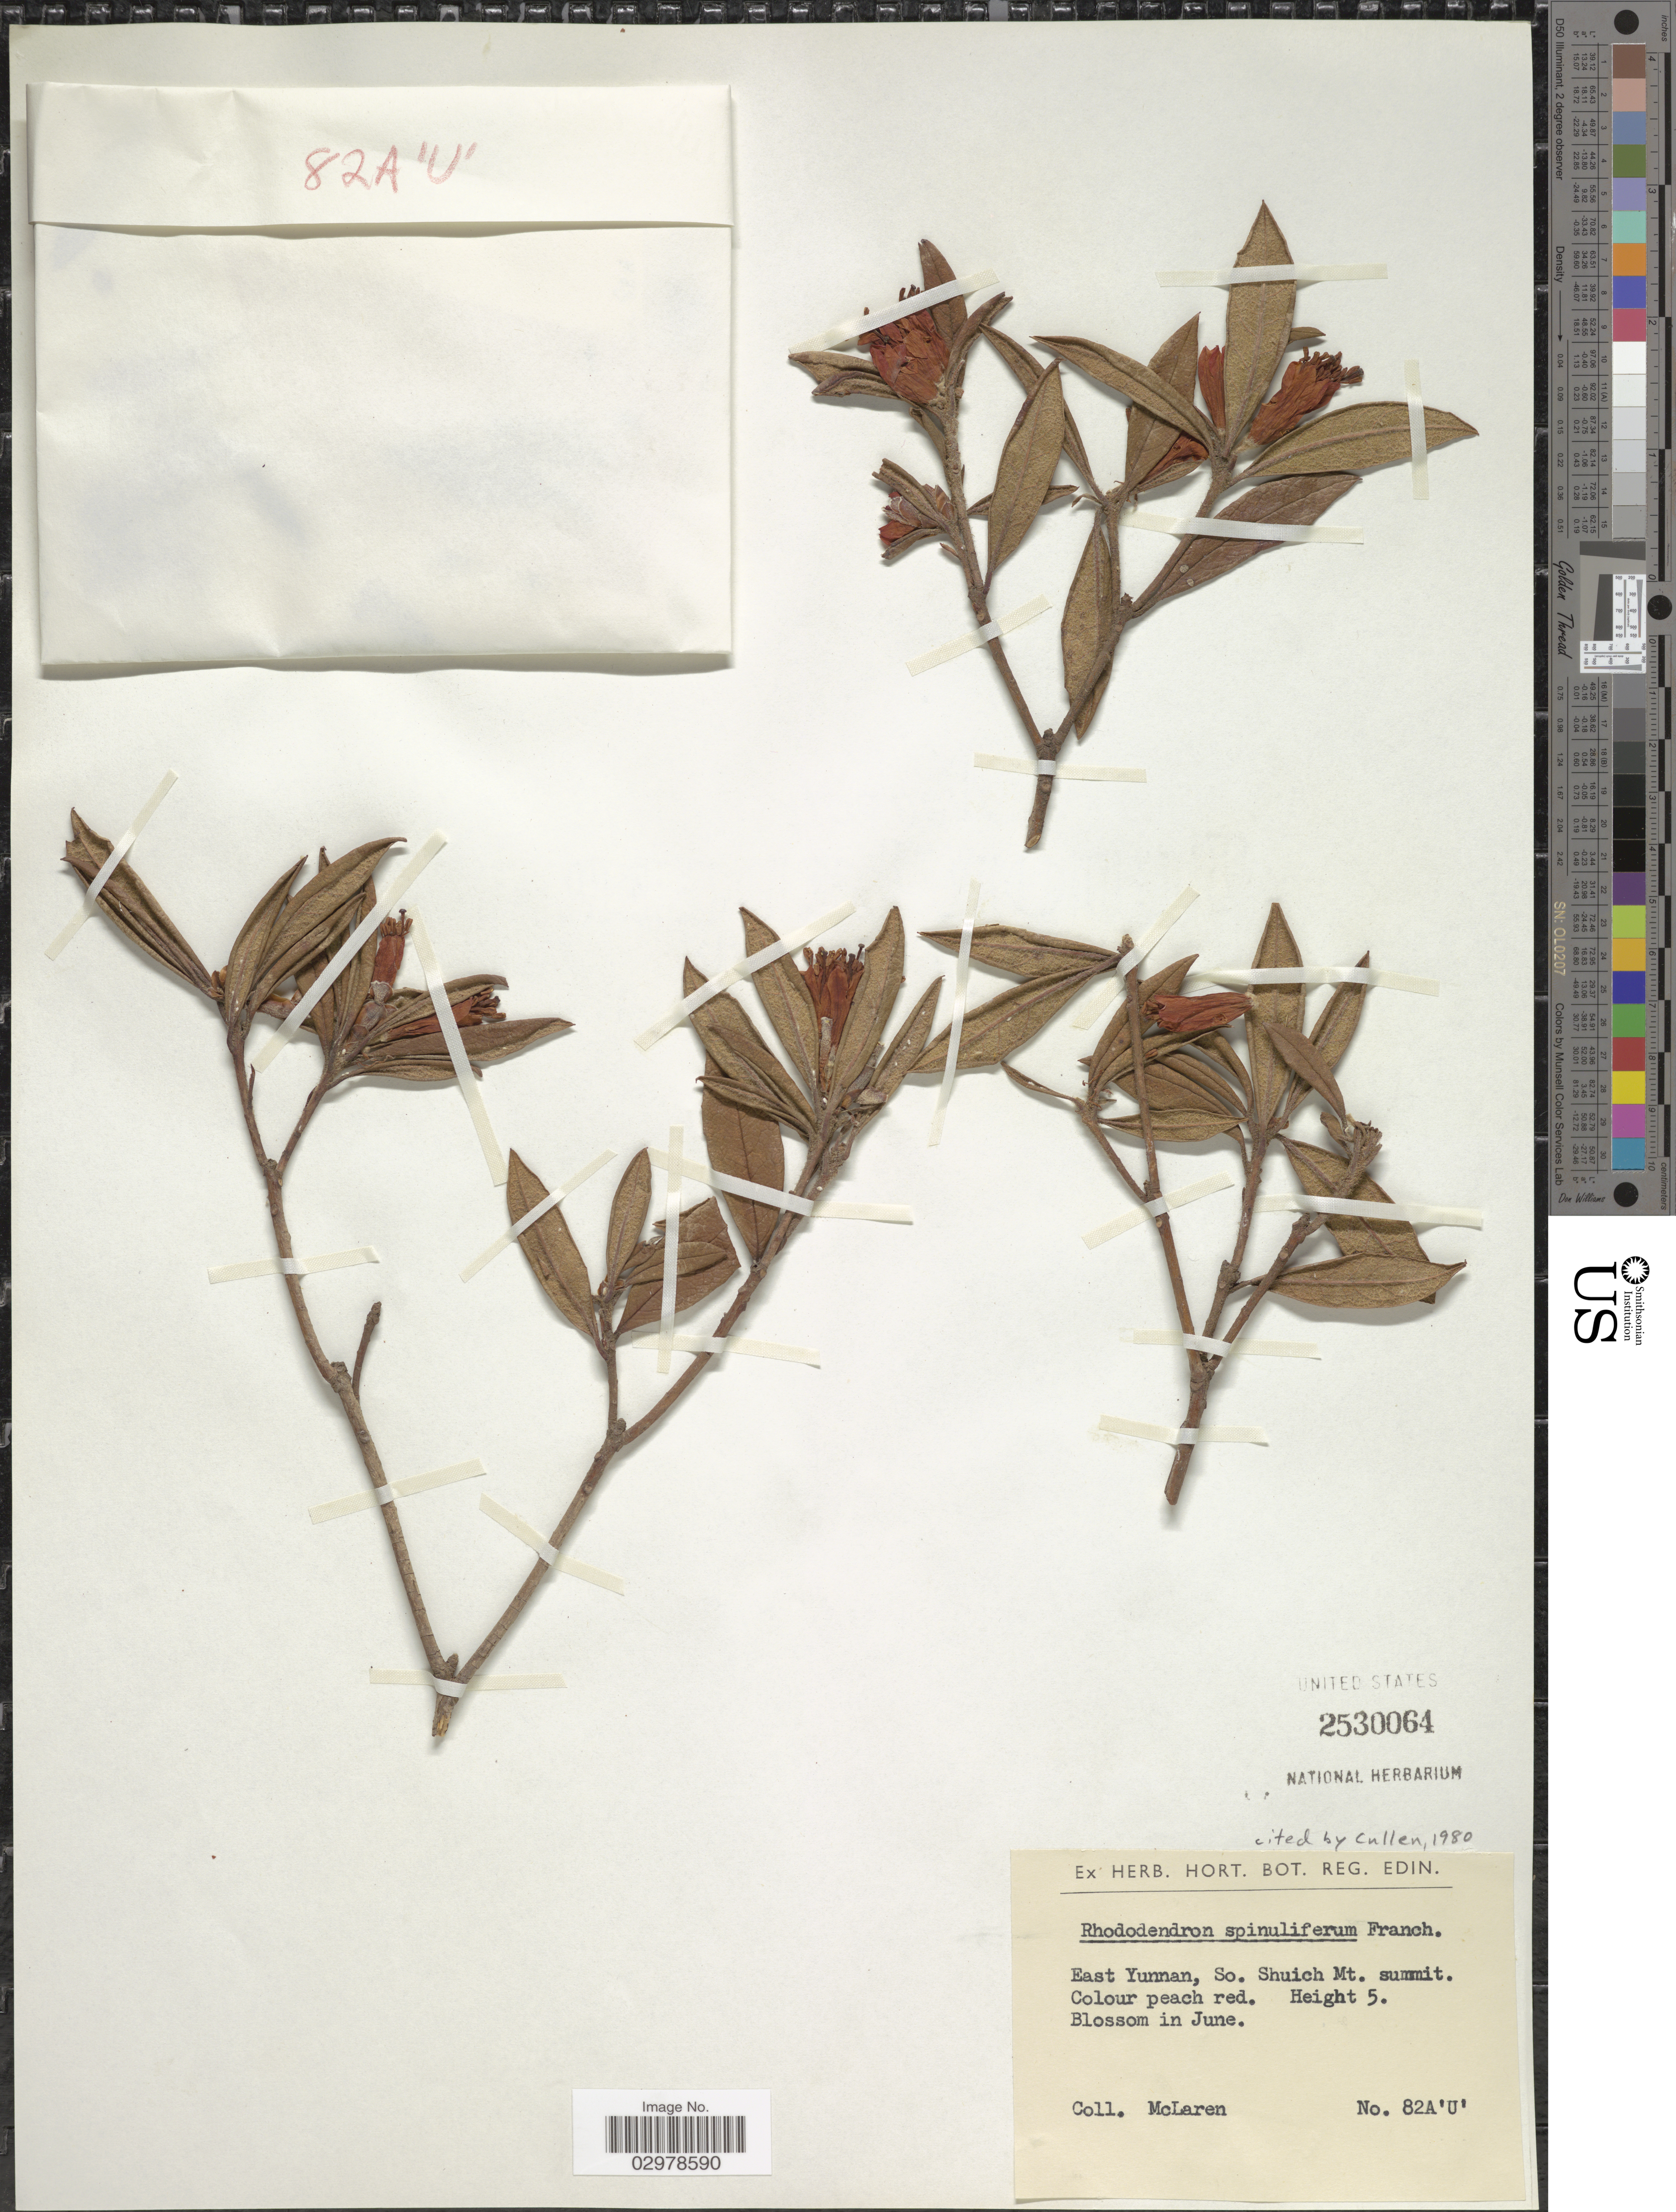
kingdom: Plantae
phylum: Tracheophyta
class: Magnoliopsida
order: Ericales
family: Ericaceae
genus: Rhododendron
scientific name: Rhododendron spinuliferum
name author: Franch.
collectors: McLaren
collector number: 82A'U'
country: China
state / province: Yunnan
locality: East Yunnan, So. Shuich Mt. summit.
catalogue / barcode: US 2530064